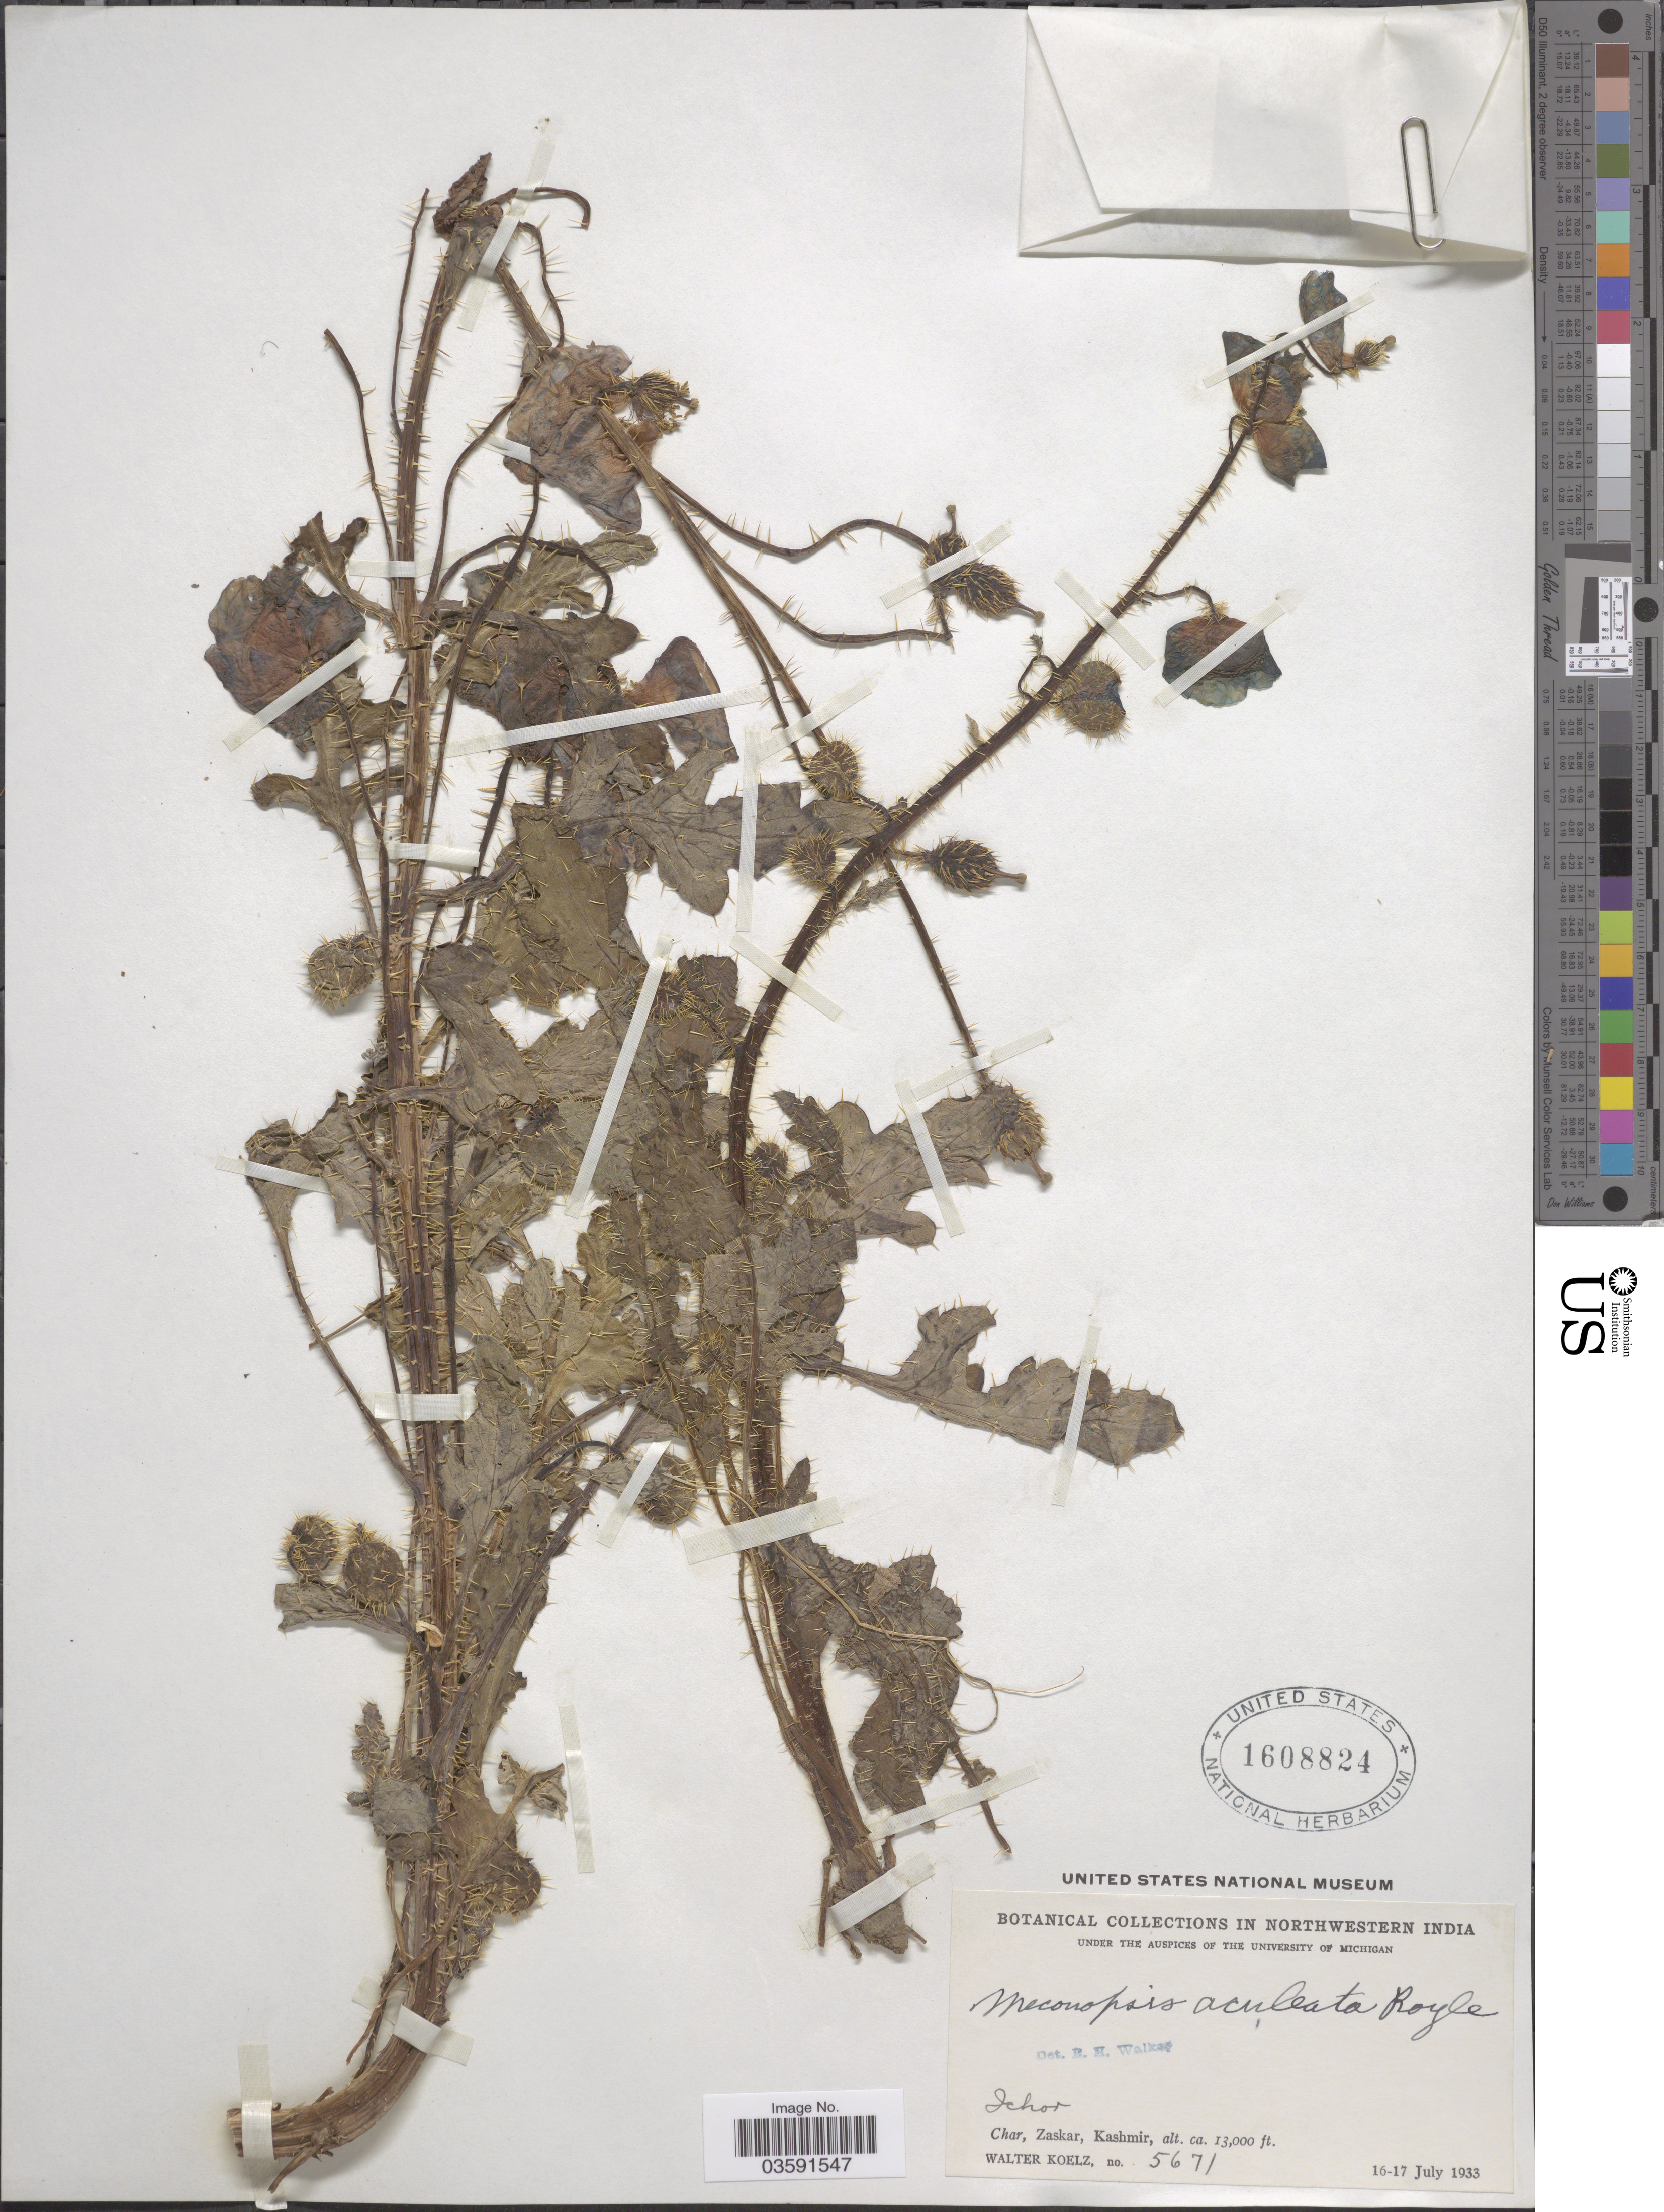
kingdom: Plantae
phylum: Tracheophyta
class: Magnoliopsida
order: Ranunculales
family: Papaveraceae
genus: Meconopsis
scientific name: Meconopsis aculeata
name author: Royle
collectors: W. N. Koelz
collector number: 5671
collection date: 1933-07-16/1933-07-17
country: India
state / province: Jammu and Kashmir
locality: Northwestern India. Ichor. Char, Zaskar, Kashmir.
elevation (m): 3962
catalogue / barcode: US 1608824